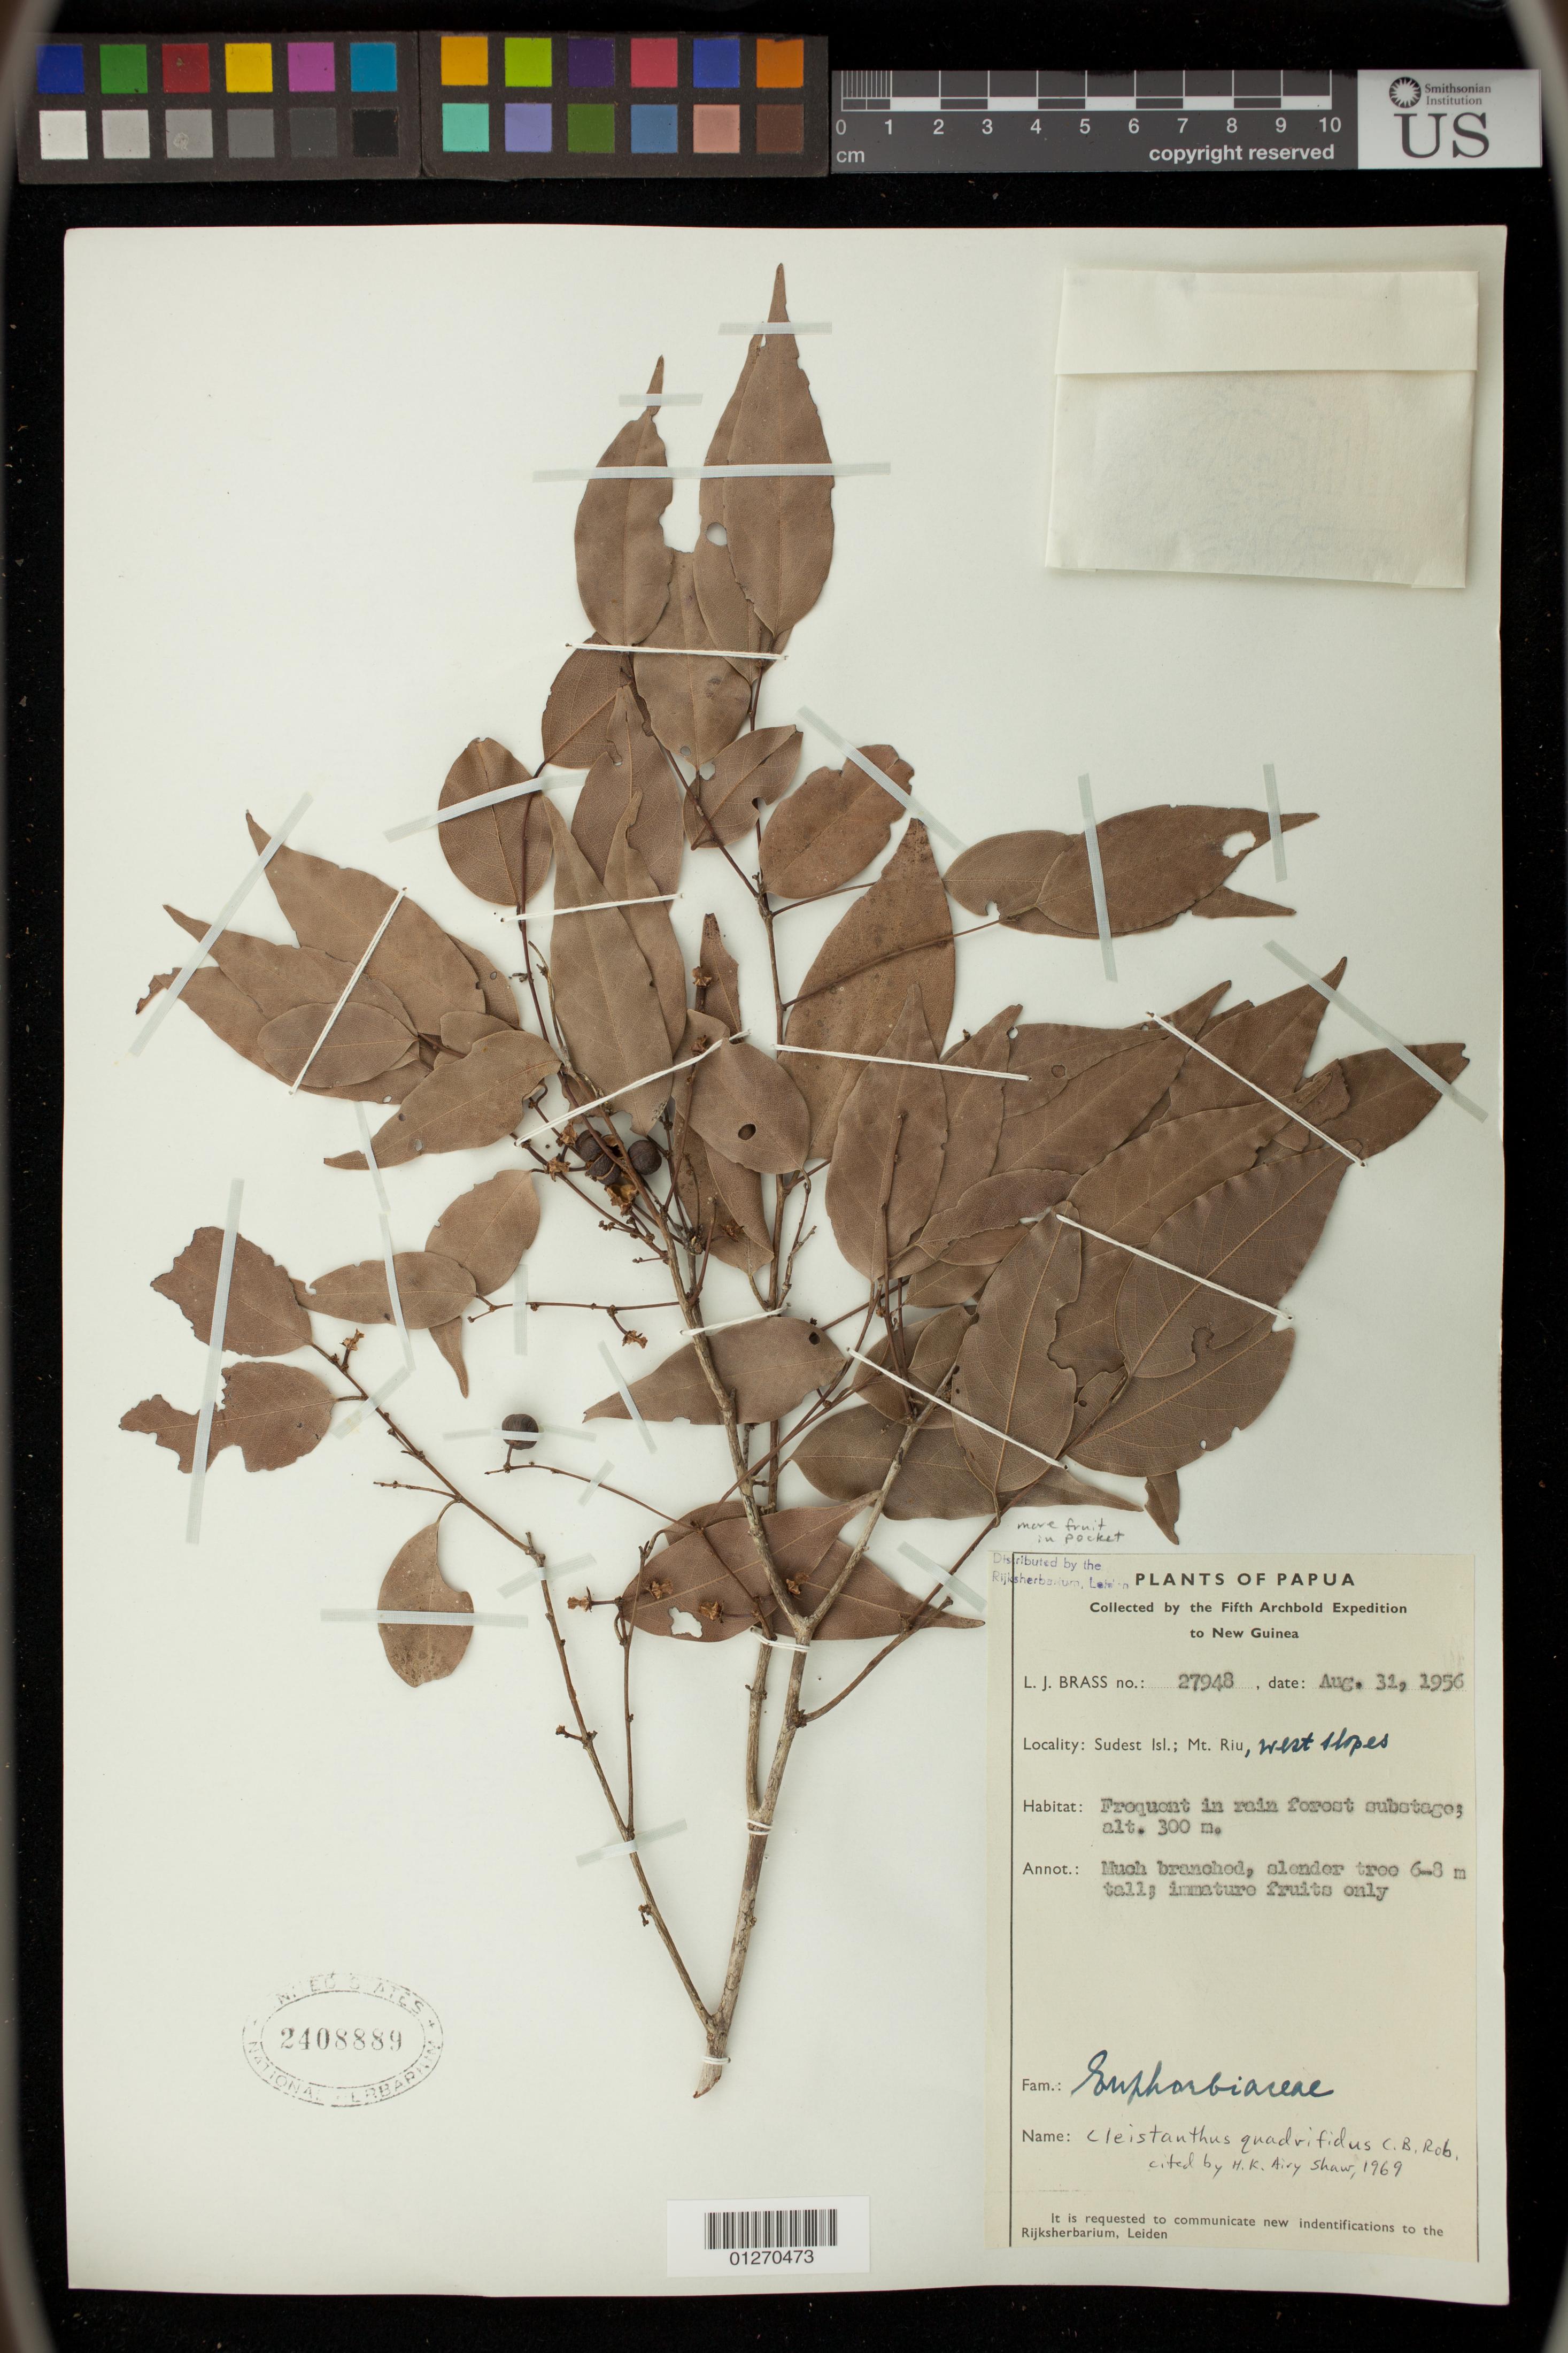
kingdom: Plantae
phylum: Tracheophyta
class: Magnoliopsida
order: Malpighiales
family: Phyllanthaceae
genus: Cleistanthus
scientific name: Cleistanthus quadrifidus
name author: C.B. Rob.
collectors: L. J. Brass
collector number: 27948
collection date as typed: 31 Aug 1956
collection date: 1956-08-31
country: Papua New Guinea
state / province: Milne Bay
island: Sudest [Tagula]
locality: Sudest Isl.; Mt. Riu, west slopes.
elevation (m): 300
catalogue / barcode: US 2408889